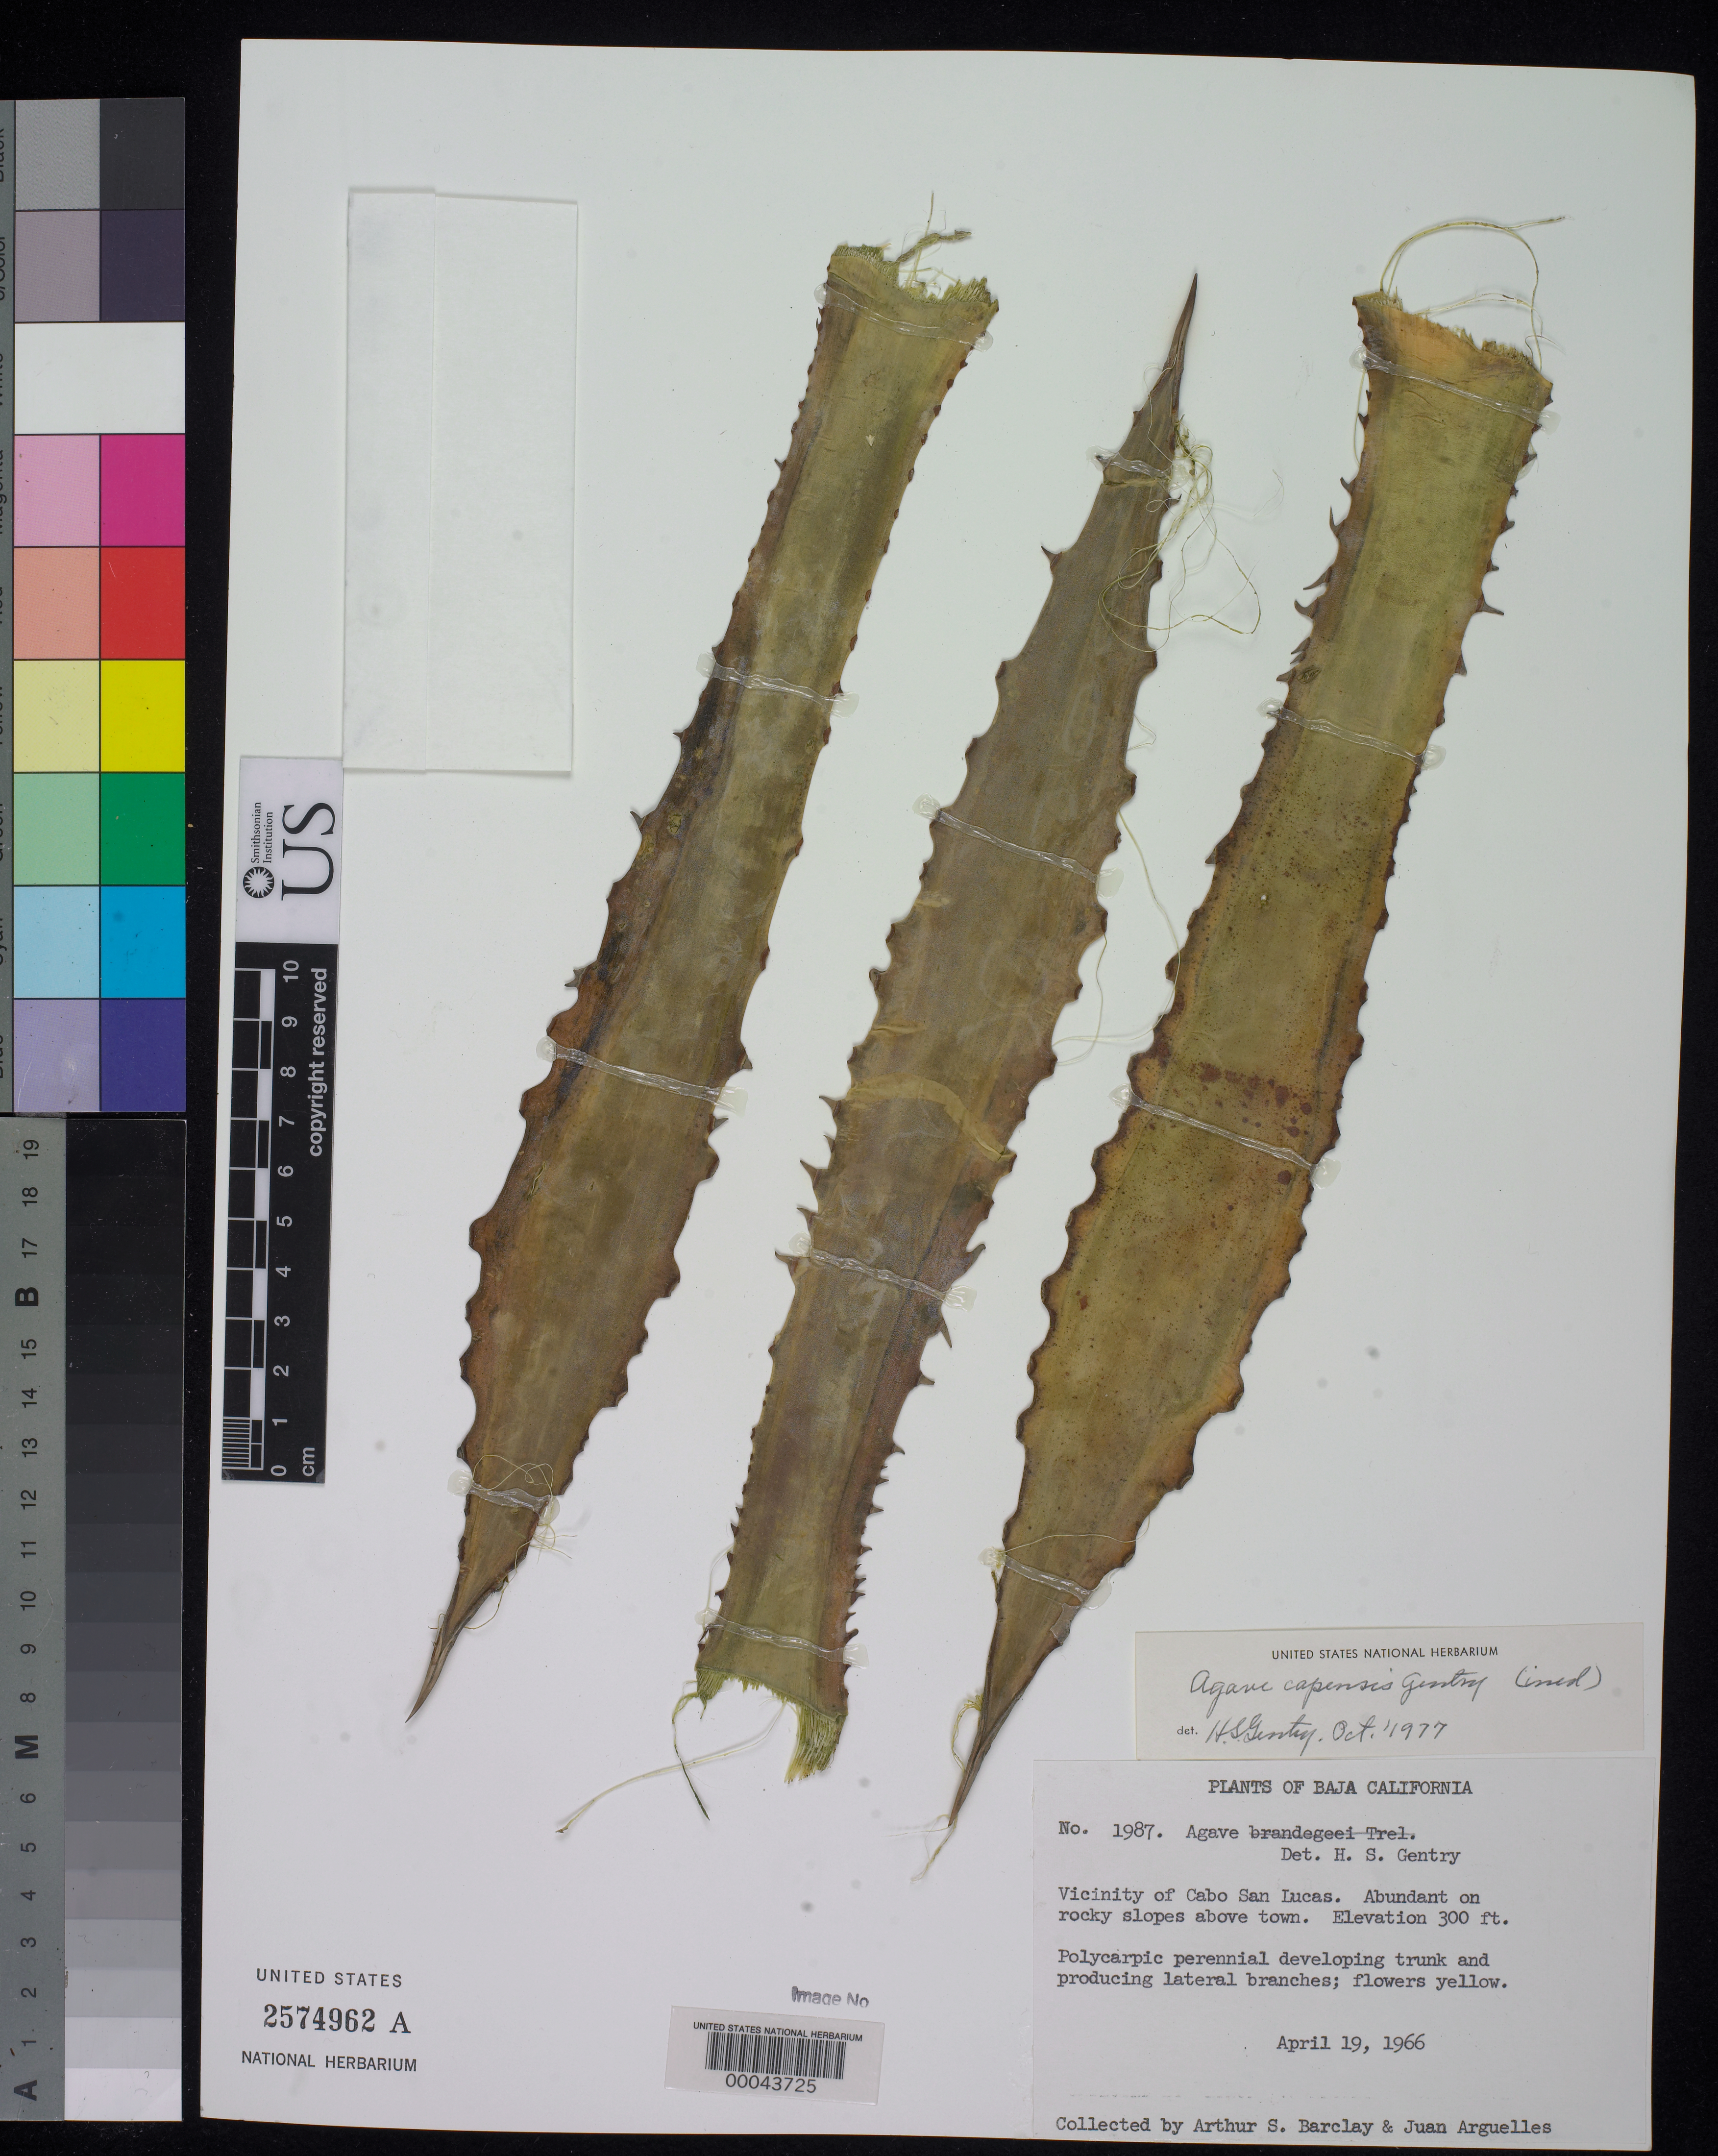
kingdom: Plantae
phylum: Tracheophyta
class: Liliopsida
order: Asparagales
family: Asparagaceae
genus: Agave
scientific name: Agave capensis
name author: Gentry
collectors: A. S. Barclay & J. Arguelles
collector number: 1987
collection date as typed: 19 Apr 1966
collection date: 1966-04-19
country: Mexico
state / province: Baja California Sur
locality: Vicinity of Cabo San Lucas on rocky slopes above town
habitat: Rocky slopes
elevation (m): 91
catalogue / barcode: US 2574962A